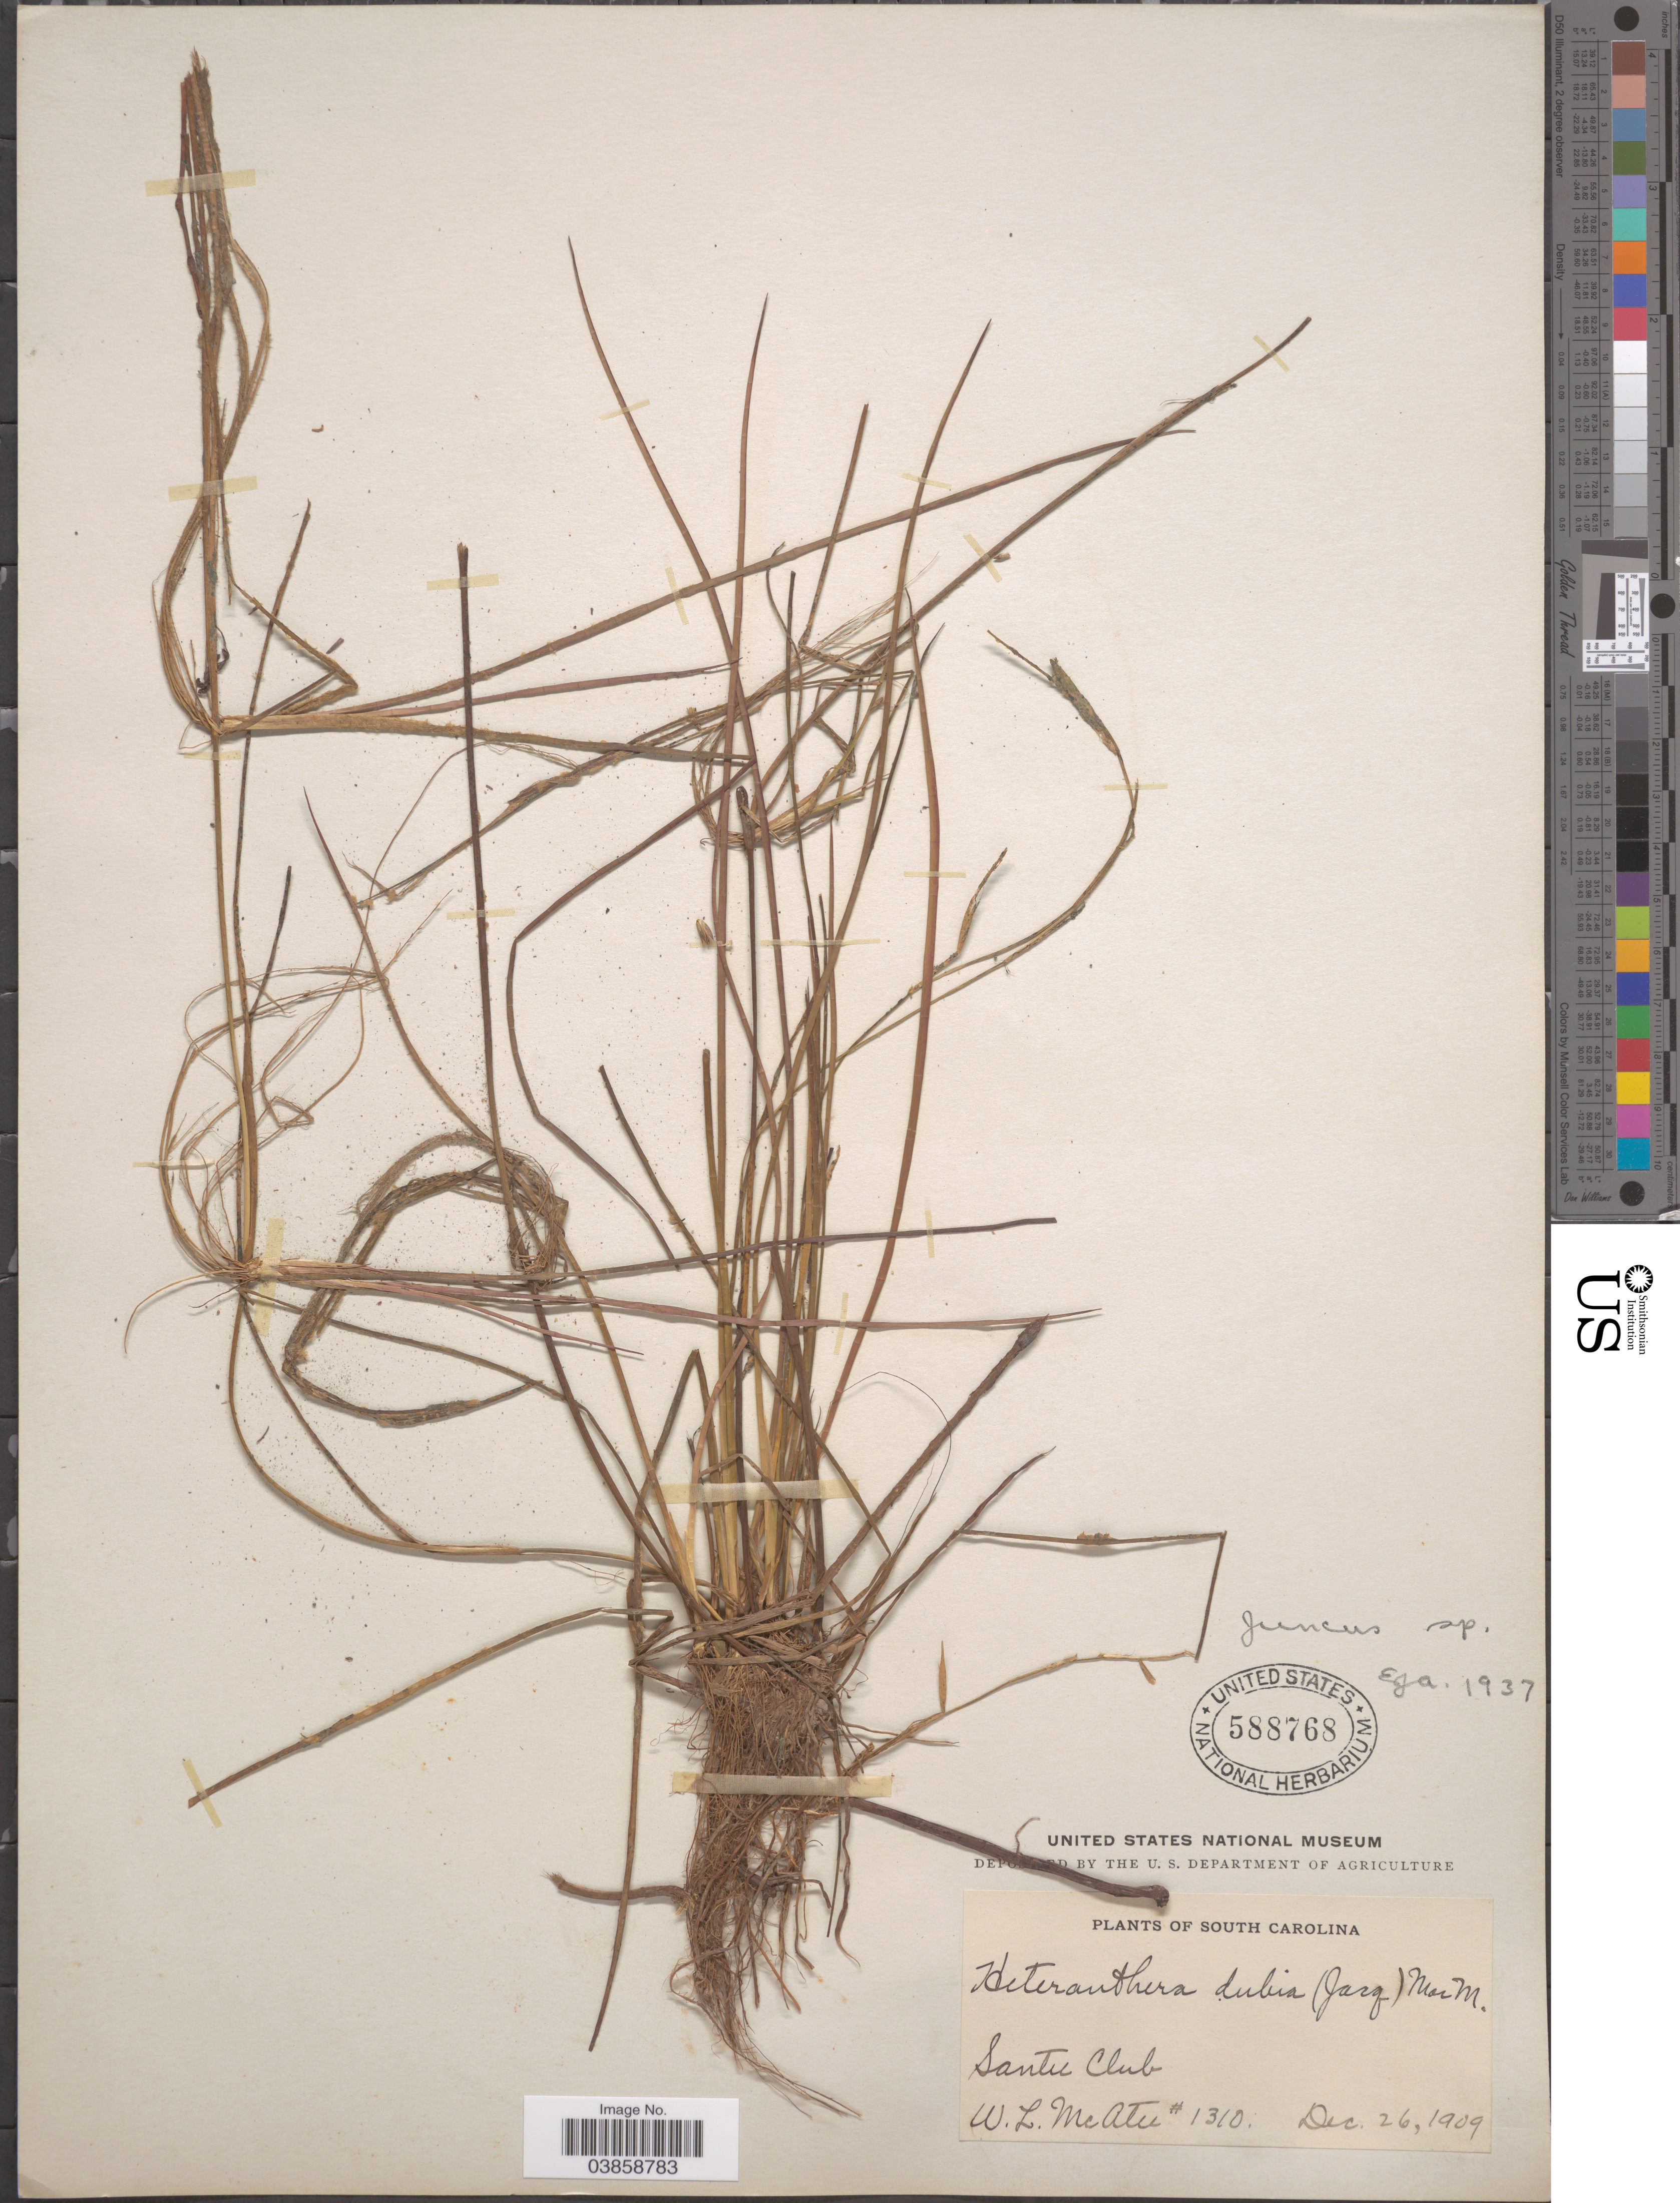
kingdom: Plantae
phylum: Tracheophyta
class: Liliopsida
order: Poales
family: Juncaceae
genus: Juncus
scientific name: Juncus sp.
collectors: W. McAtee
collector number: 1310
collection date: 1909-12-26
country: United States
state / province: South Carolina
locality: Santee Club.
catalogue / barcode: US 588768